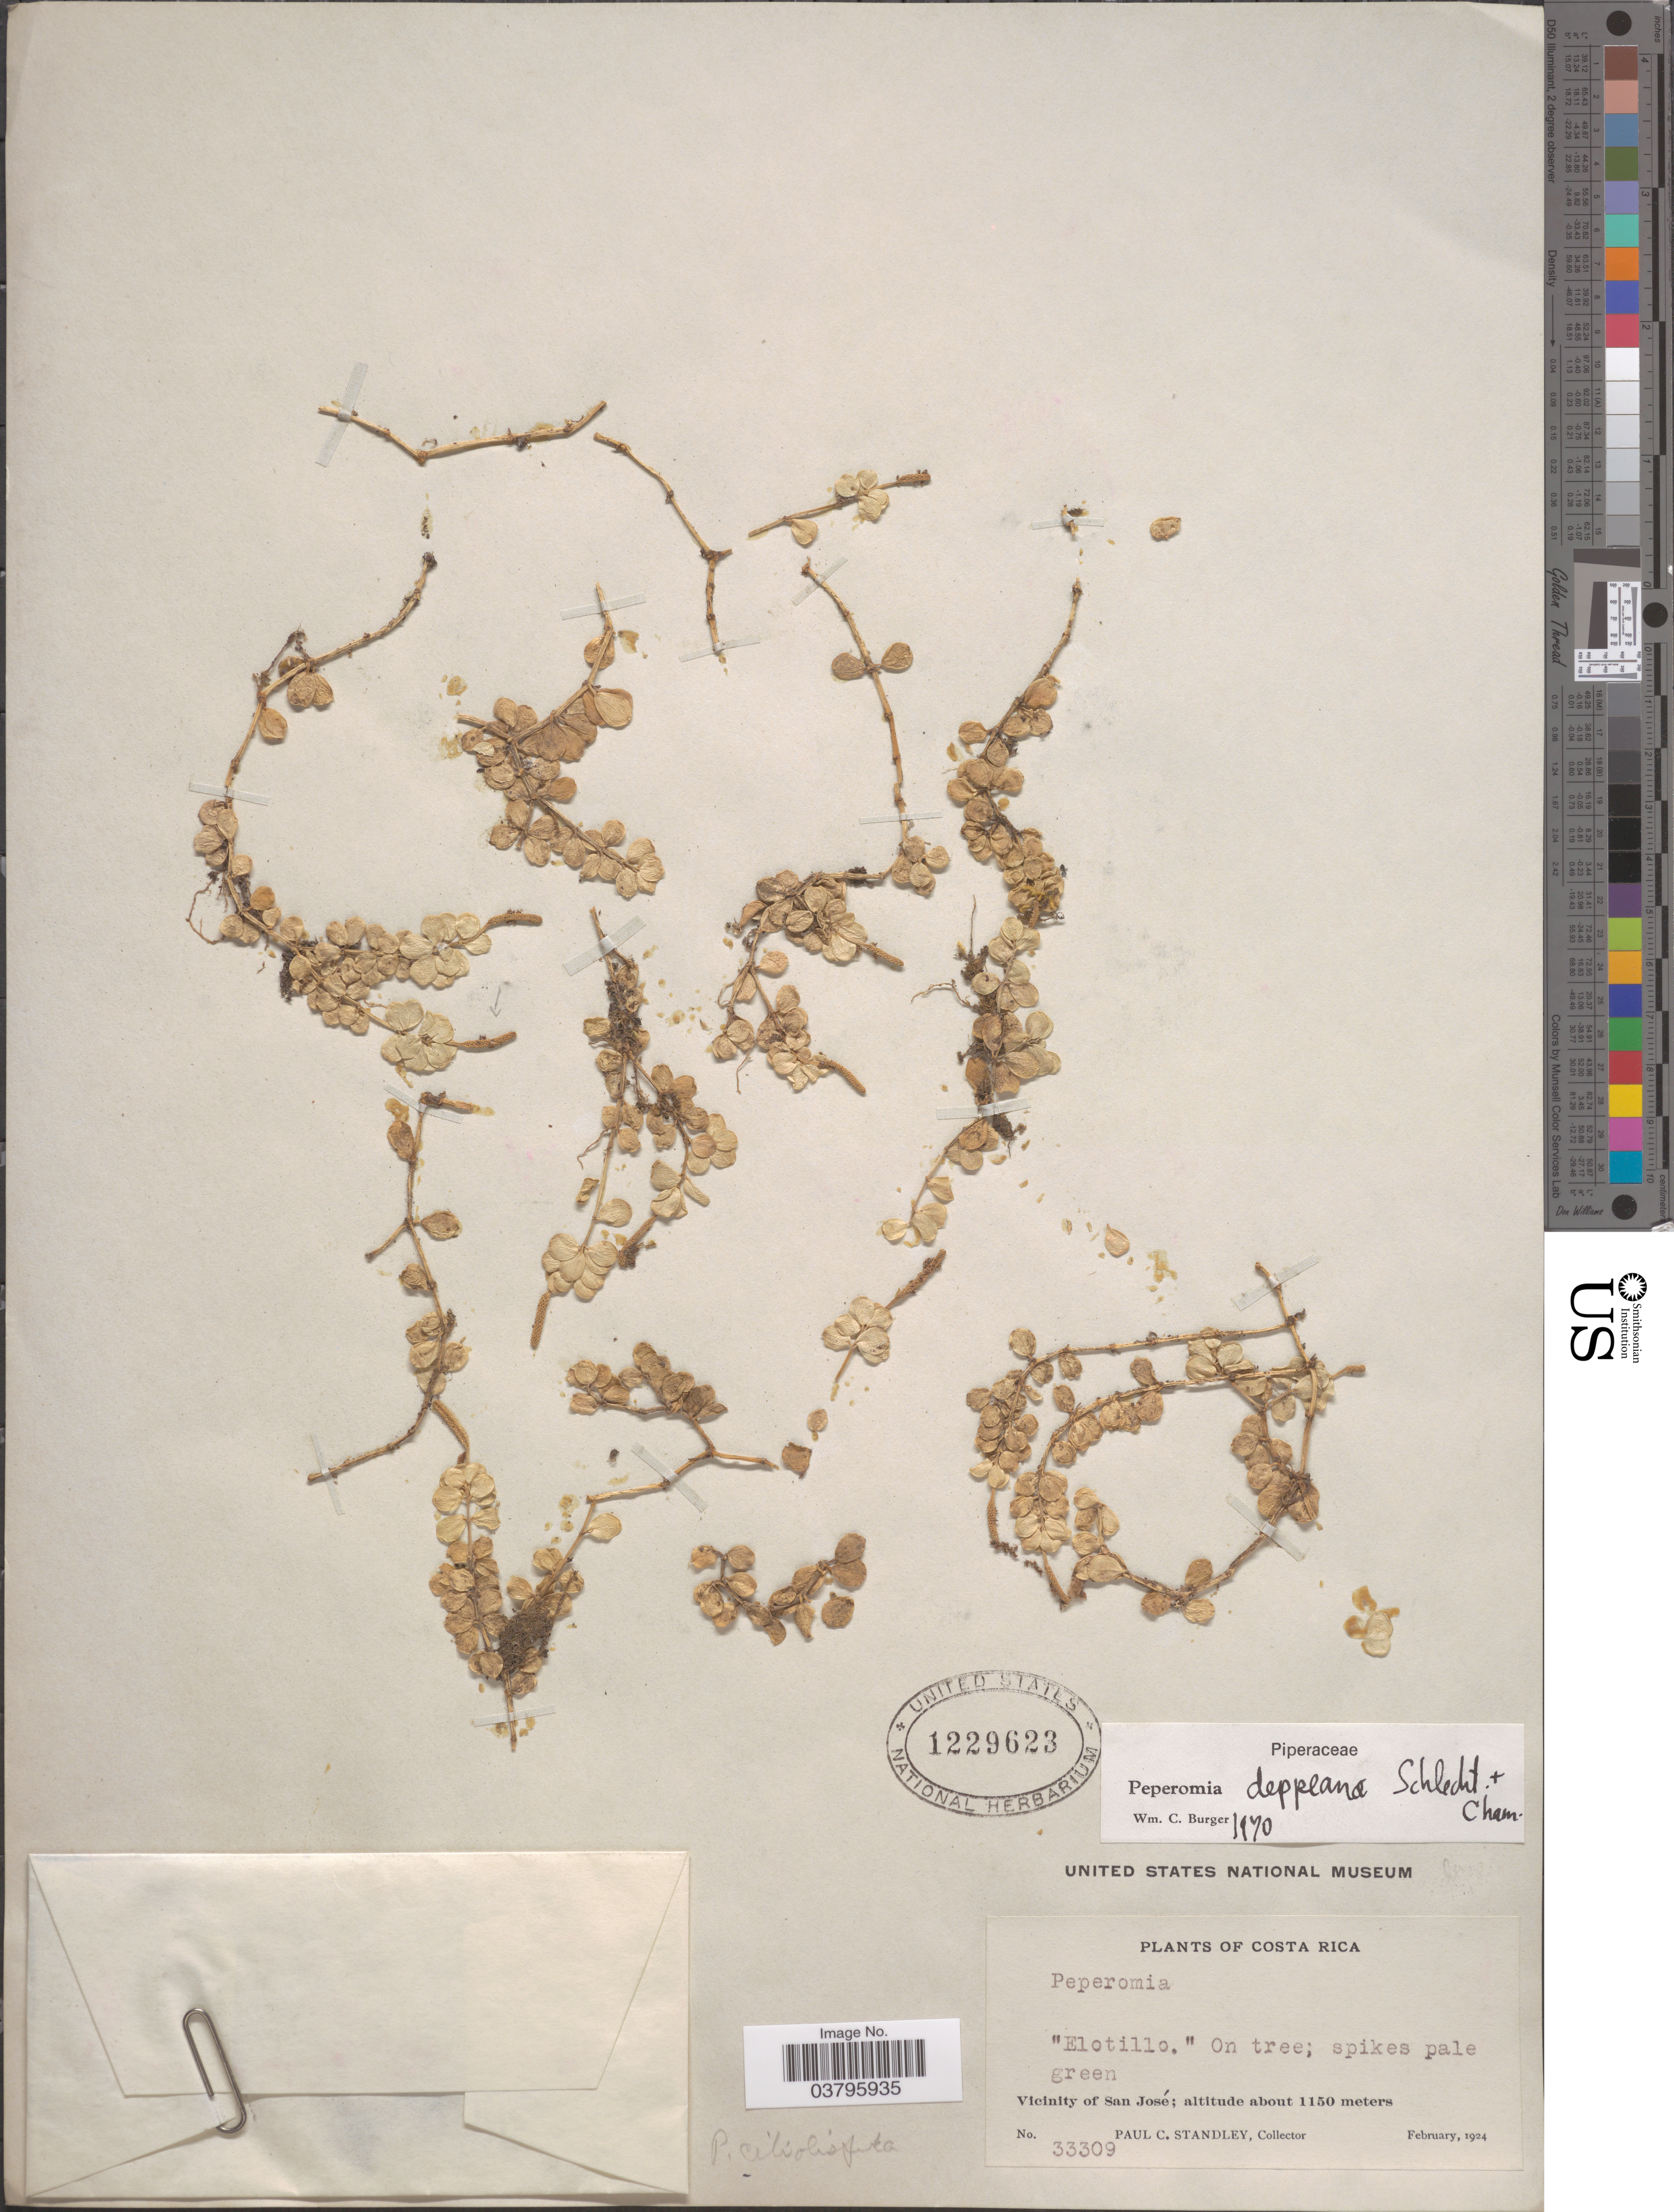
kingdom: Plantae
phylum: Tracheophyta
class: Magnoliopsida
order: Piperales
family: Piperaceae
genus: Peperomia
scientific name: Peperomia deppeana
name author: Schltdl. & Cham.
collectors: P. C. Standley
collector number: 33309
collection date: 1924-02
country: Costa Rica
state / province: San José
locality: Vicinity of San José.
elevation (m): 1150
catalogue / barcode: US 1229623